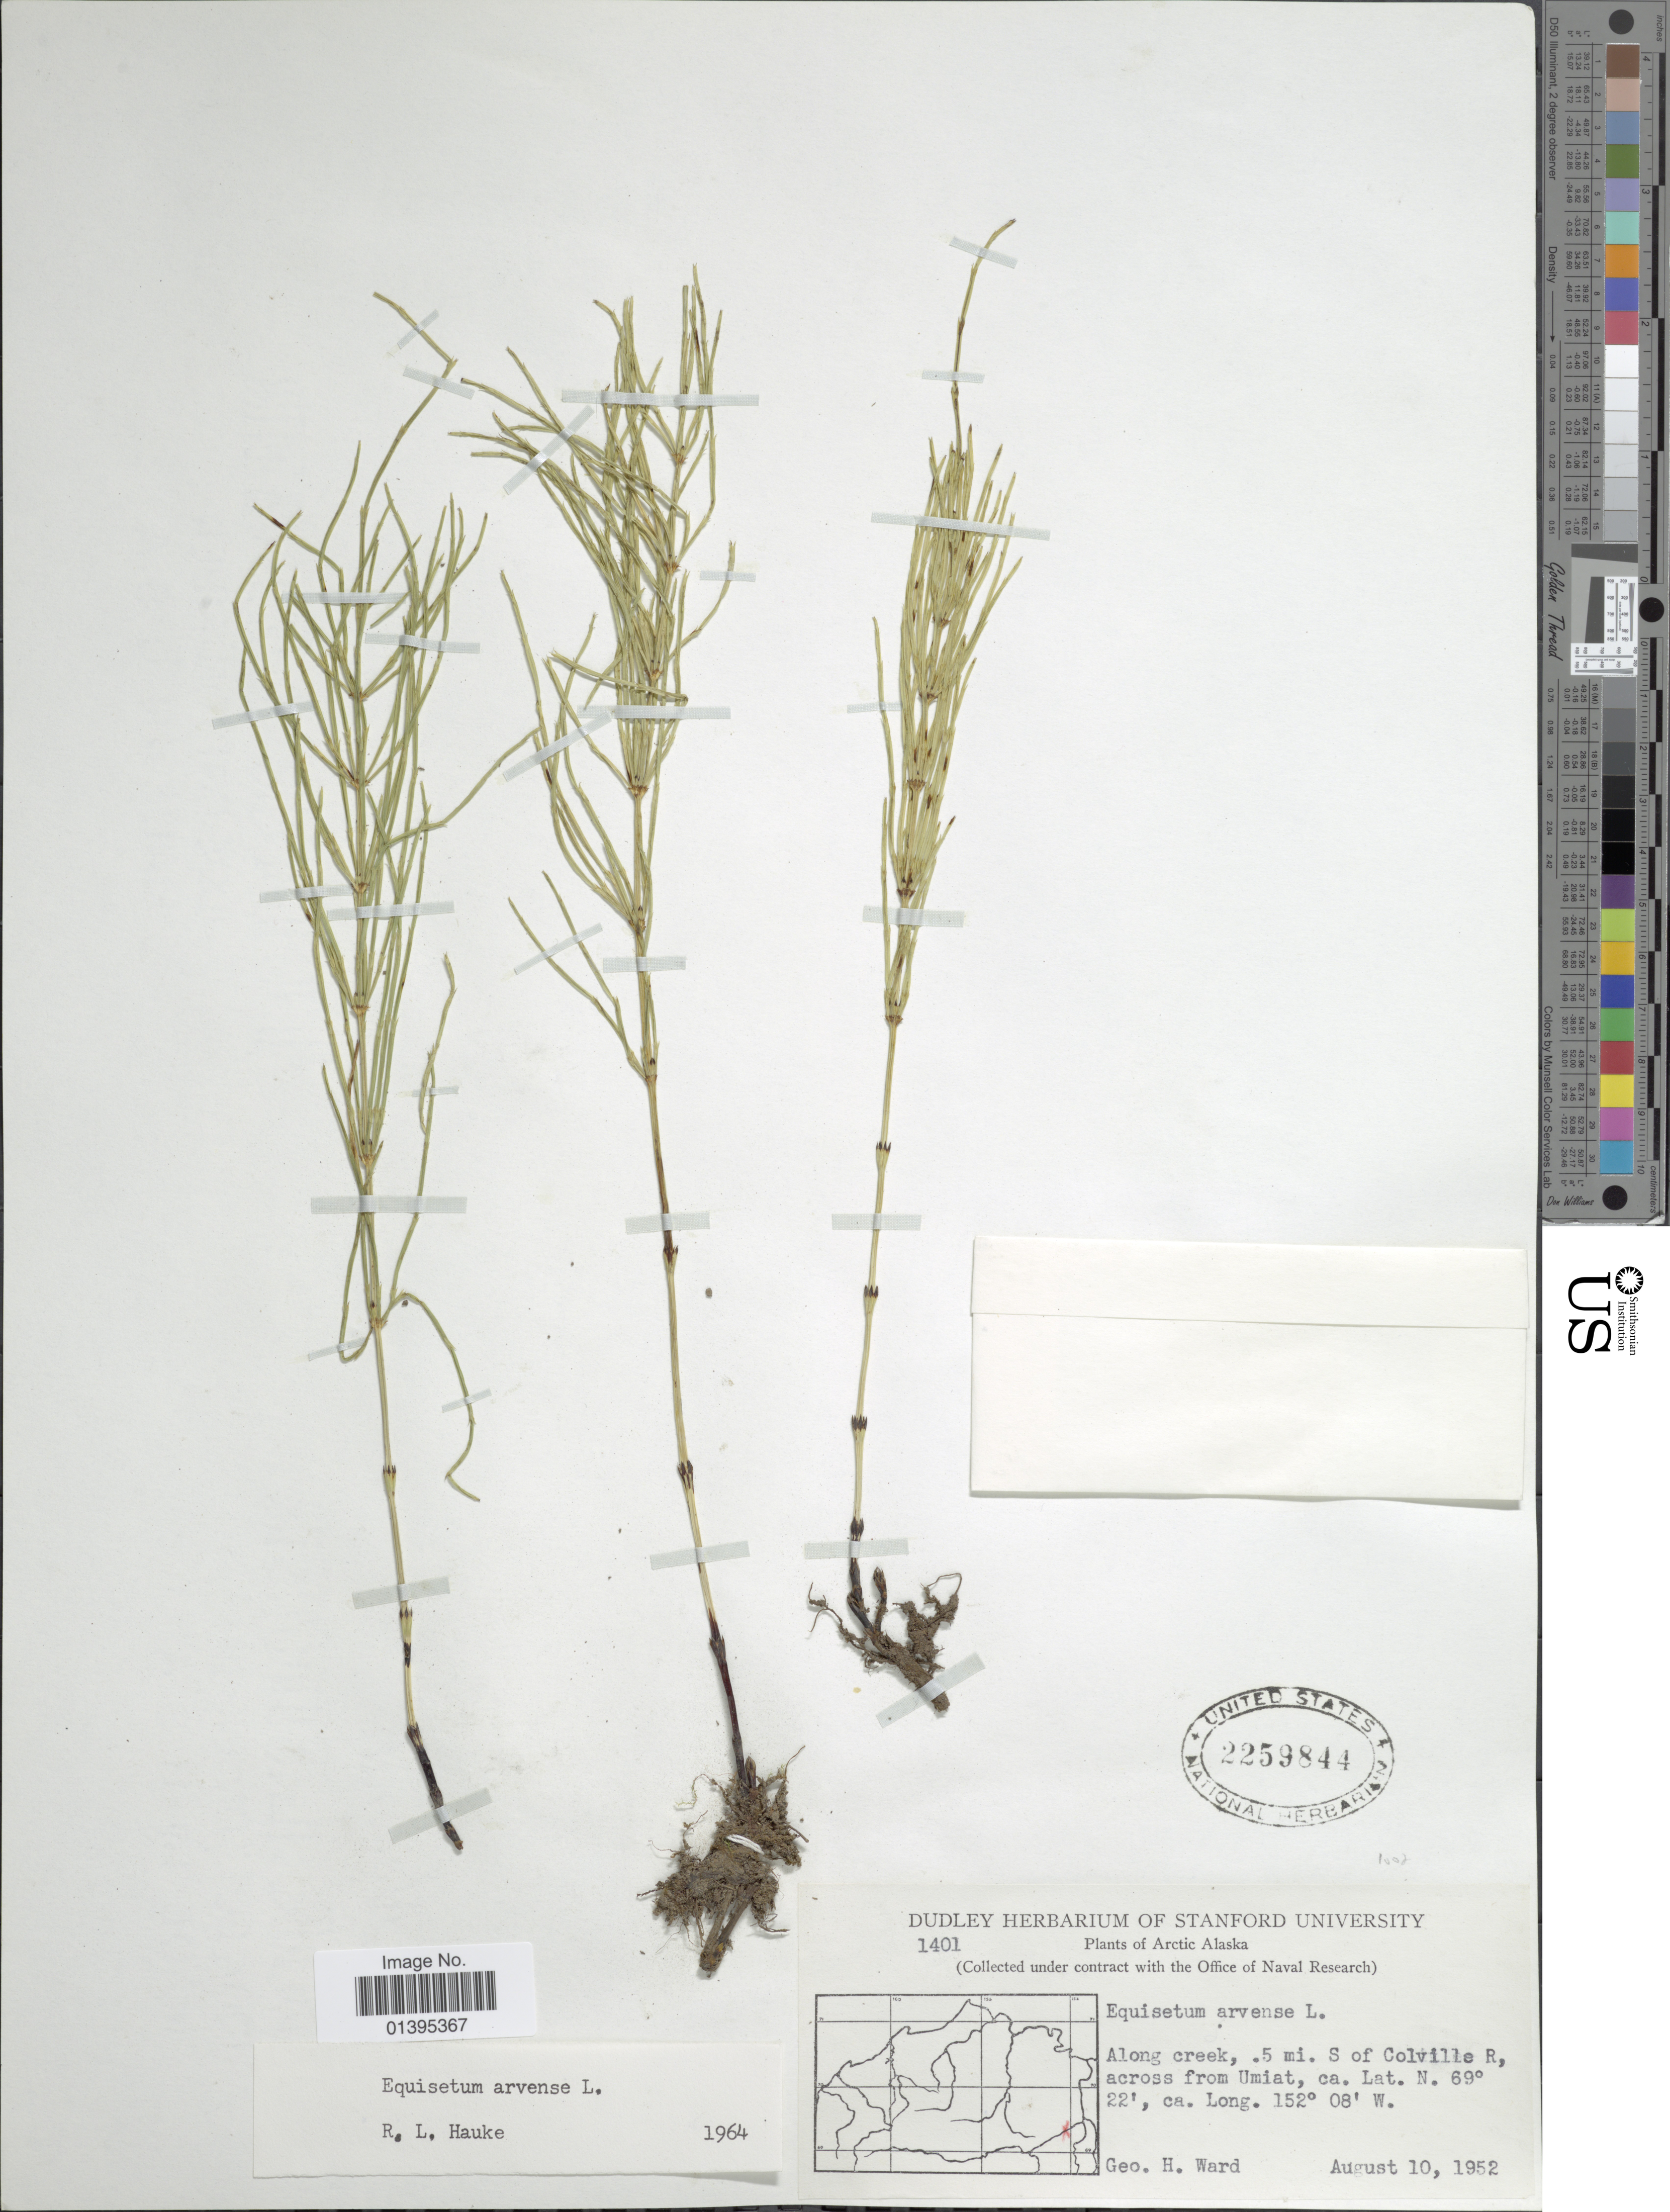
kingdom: Plantae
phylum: Tracheophyta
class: Polypodiopsida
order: Equisetales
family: Equisetaceae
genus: Equisetum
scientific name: Equisetum arvense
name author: L.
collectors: G. H. Ward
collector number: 1401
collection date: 1952-08-10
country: United States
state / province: Alaska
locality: Arctic Alaska, along creek, 5 mi. S of Colville R, across from Umiat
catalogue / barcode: US 2259844